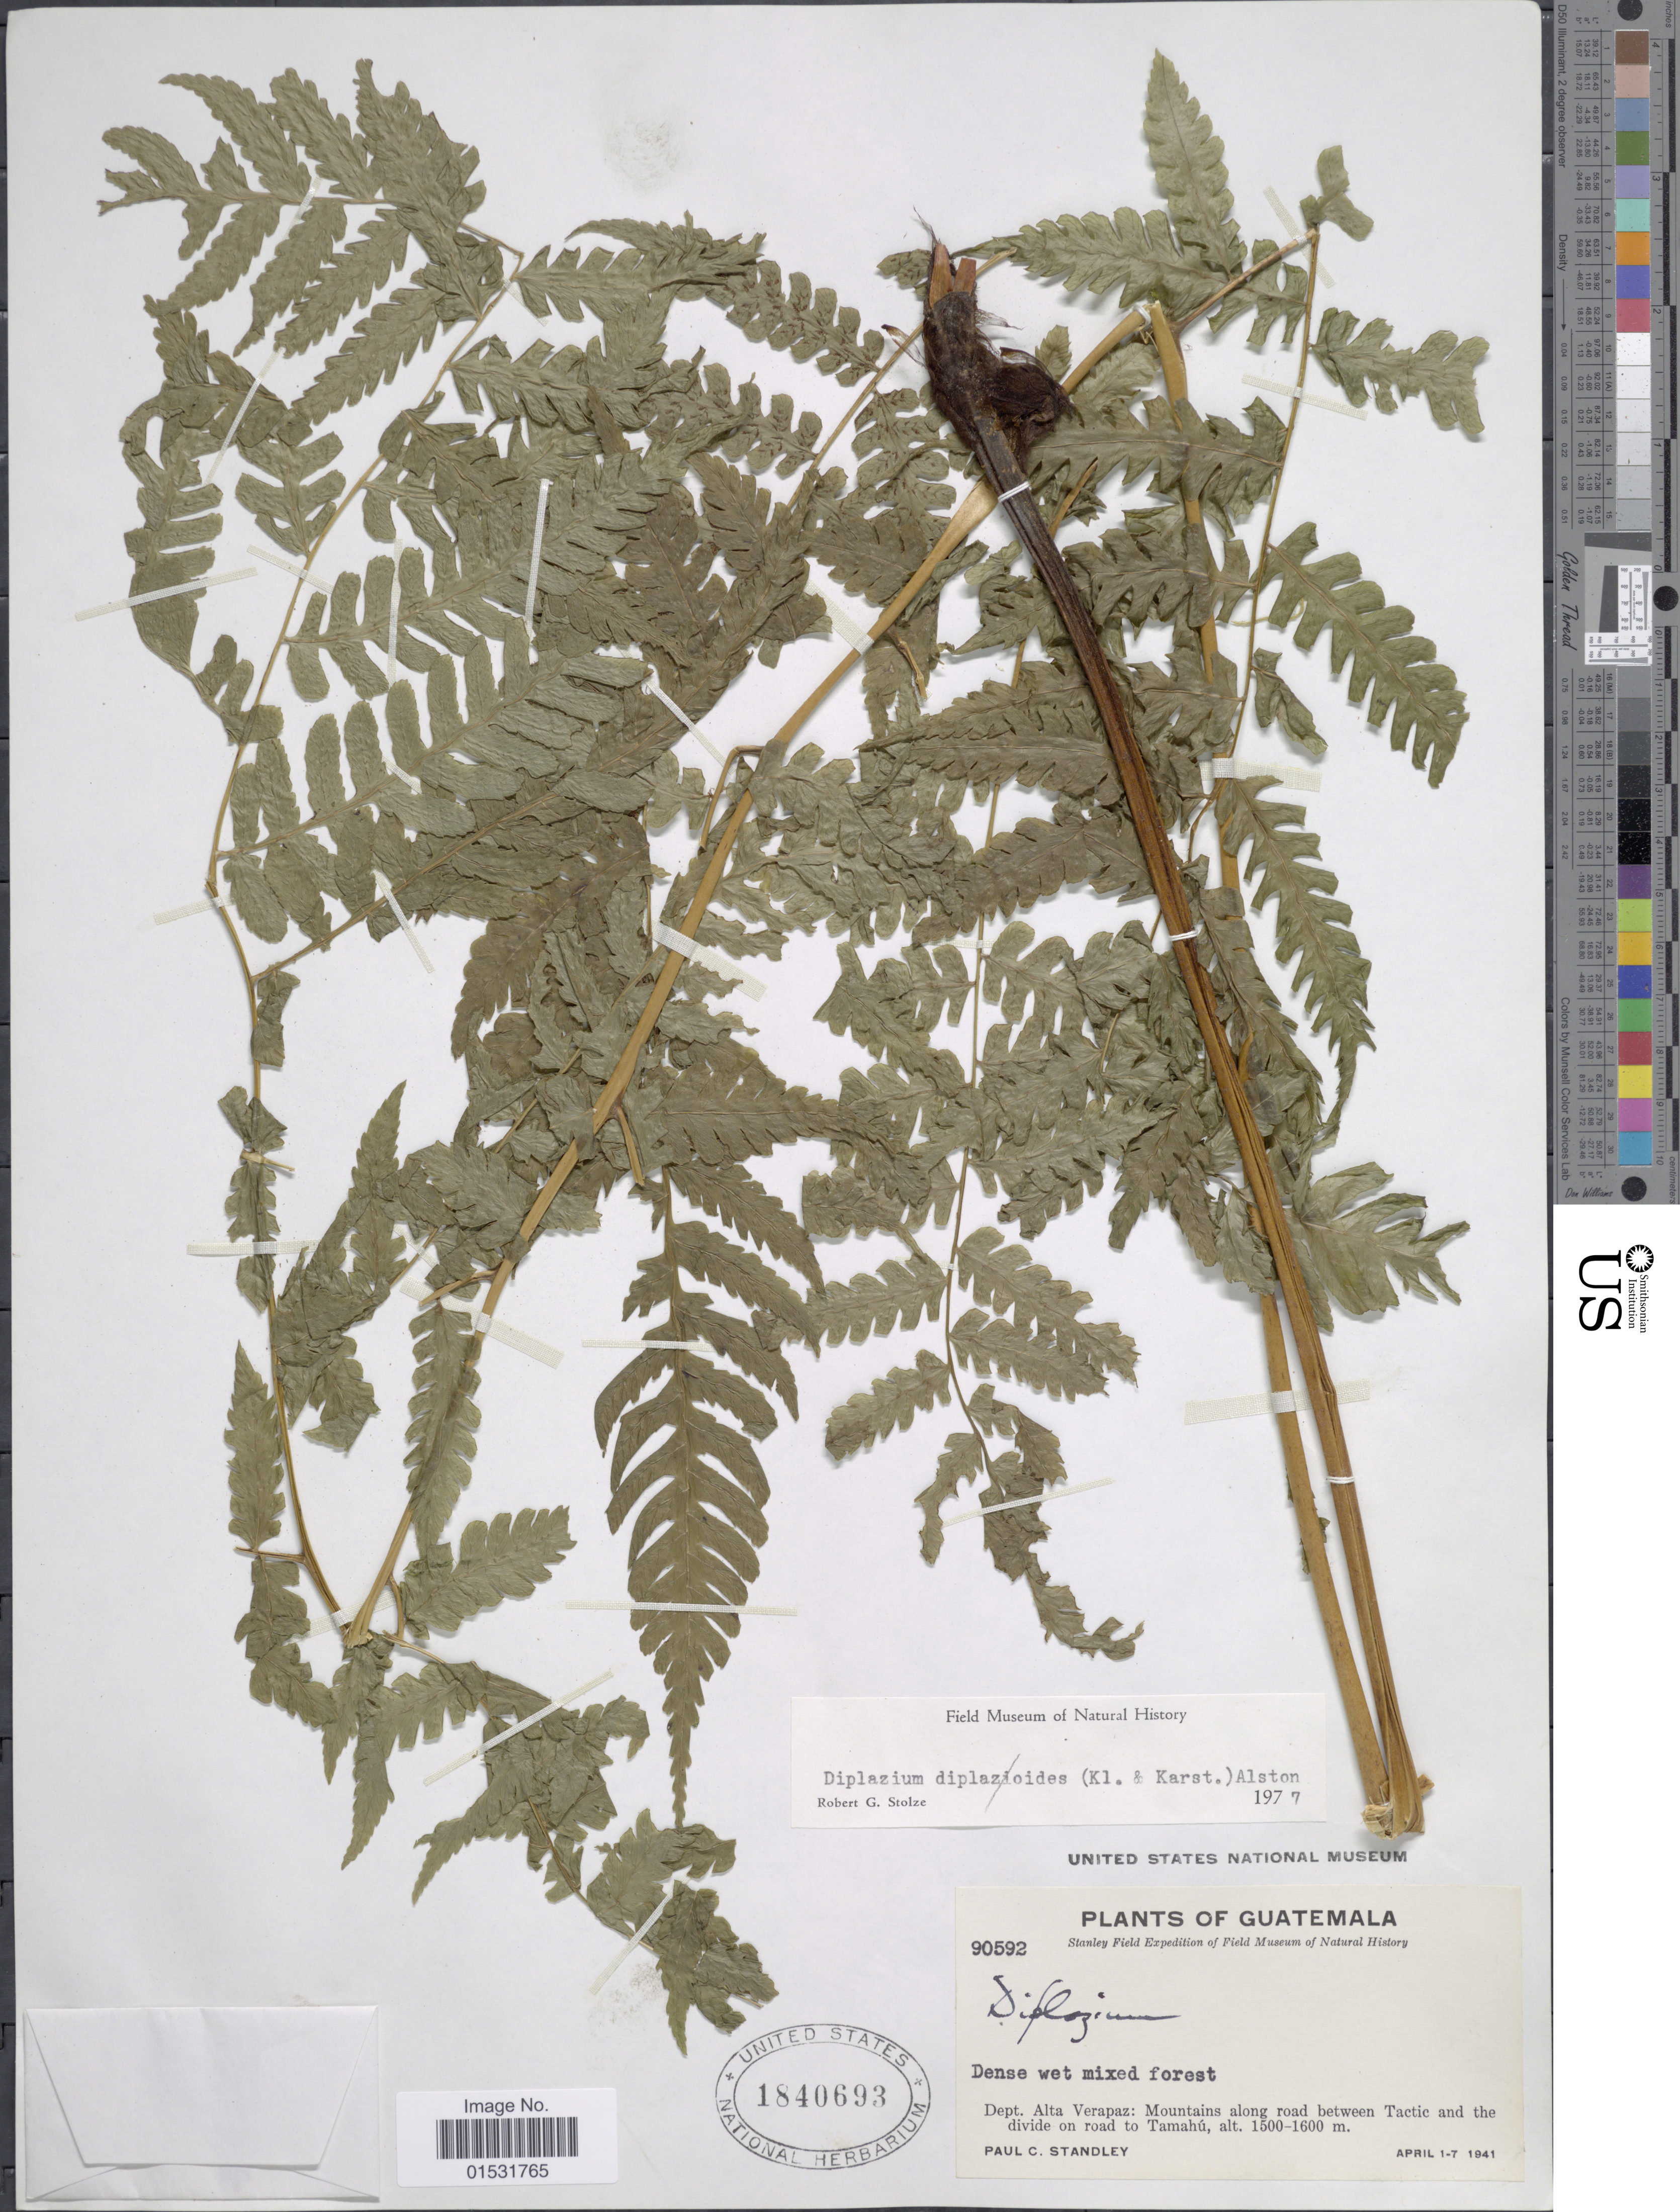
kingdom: Plantae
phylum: Tracheophyta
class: Polypodiopsida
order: Polypodiales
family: Athyriaceae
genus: Diplazium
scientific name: Diplazium hians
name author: Kunze ex Klotzsch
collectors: P. C. Standley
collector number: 90592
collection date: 1941-04-01/1941-04-07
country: Guatemala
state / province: Alta Verapaz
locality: Dept. Alta Verapaz: Mountains along road between Tactic and the divide on road to Tamahu.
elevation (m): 1500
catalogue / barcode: US 1840693